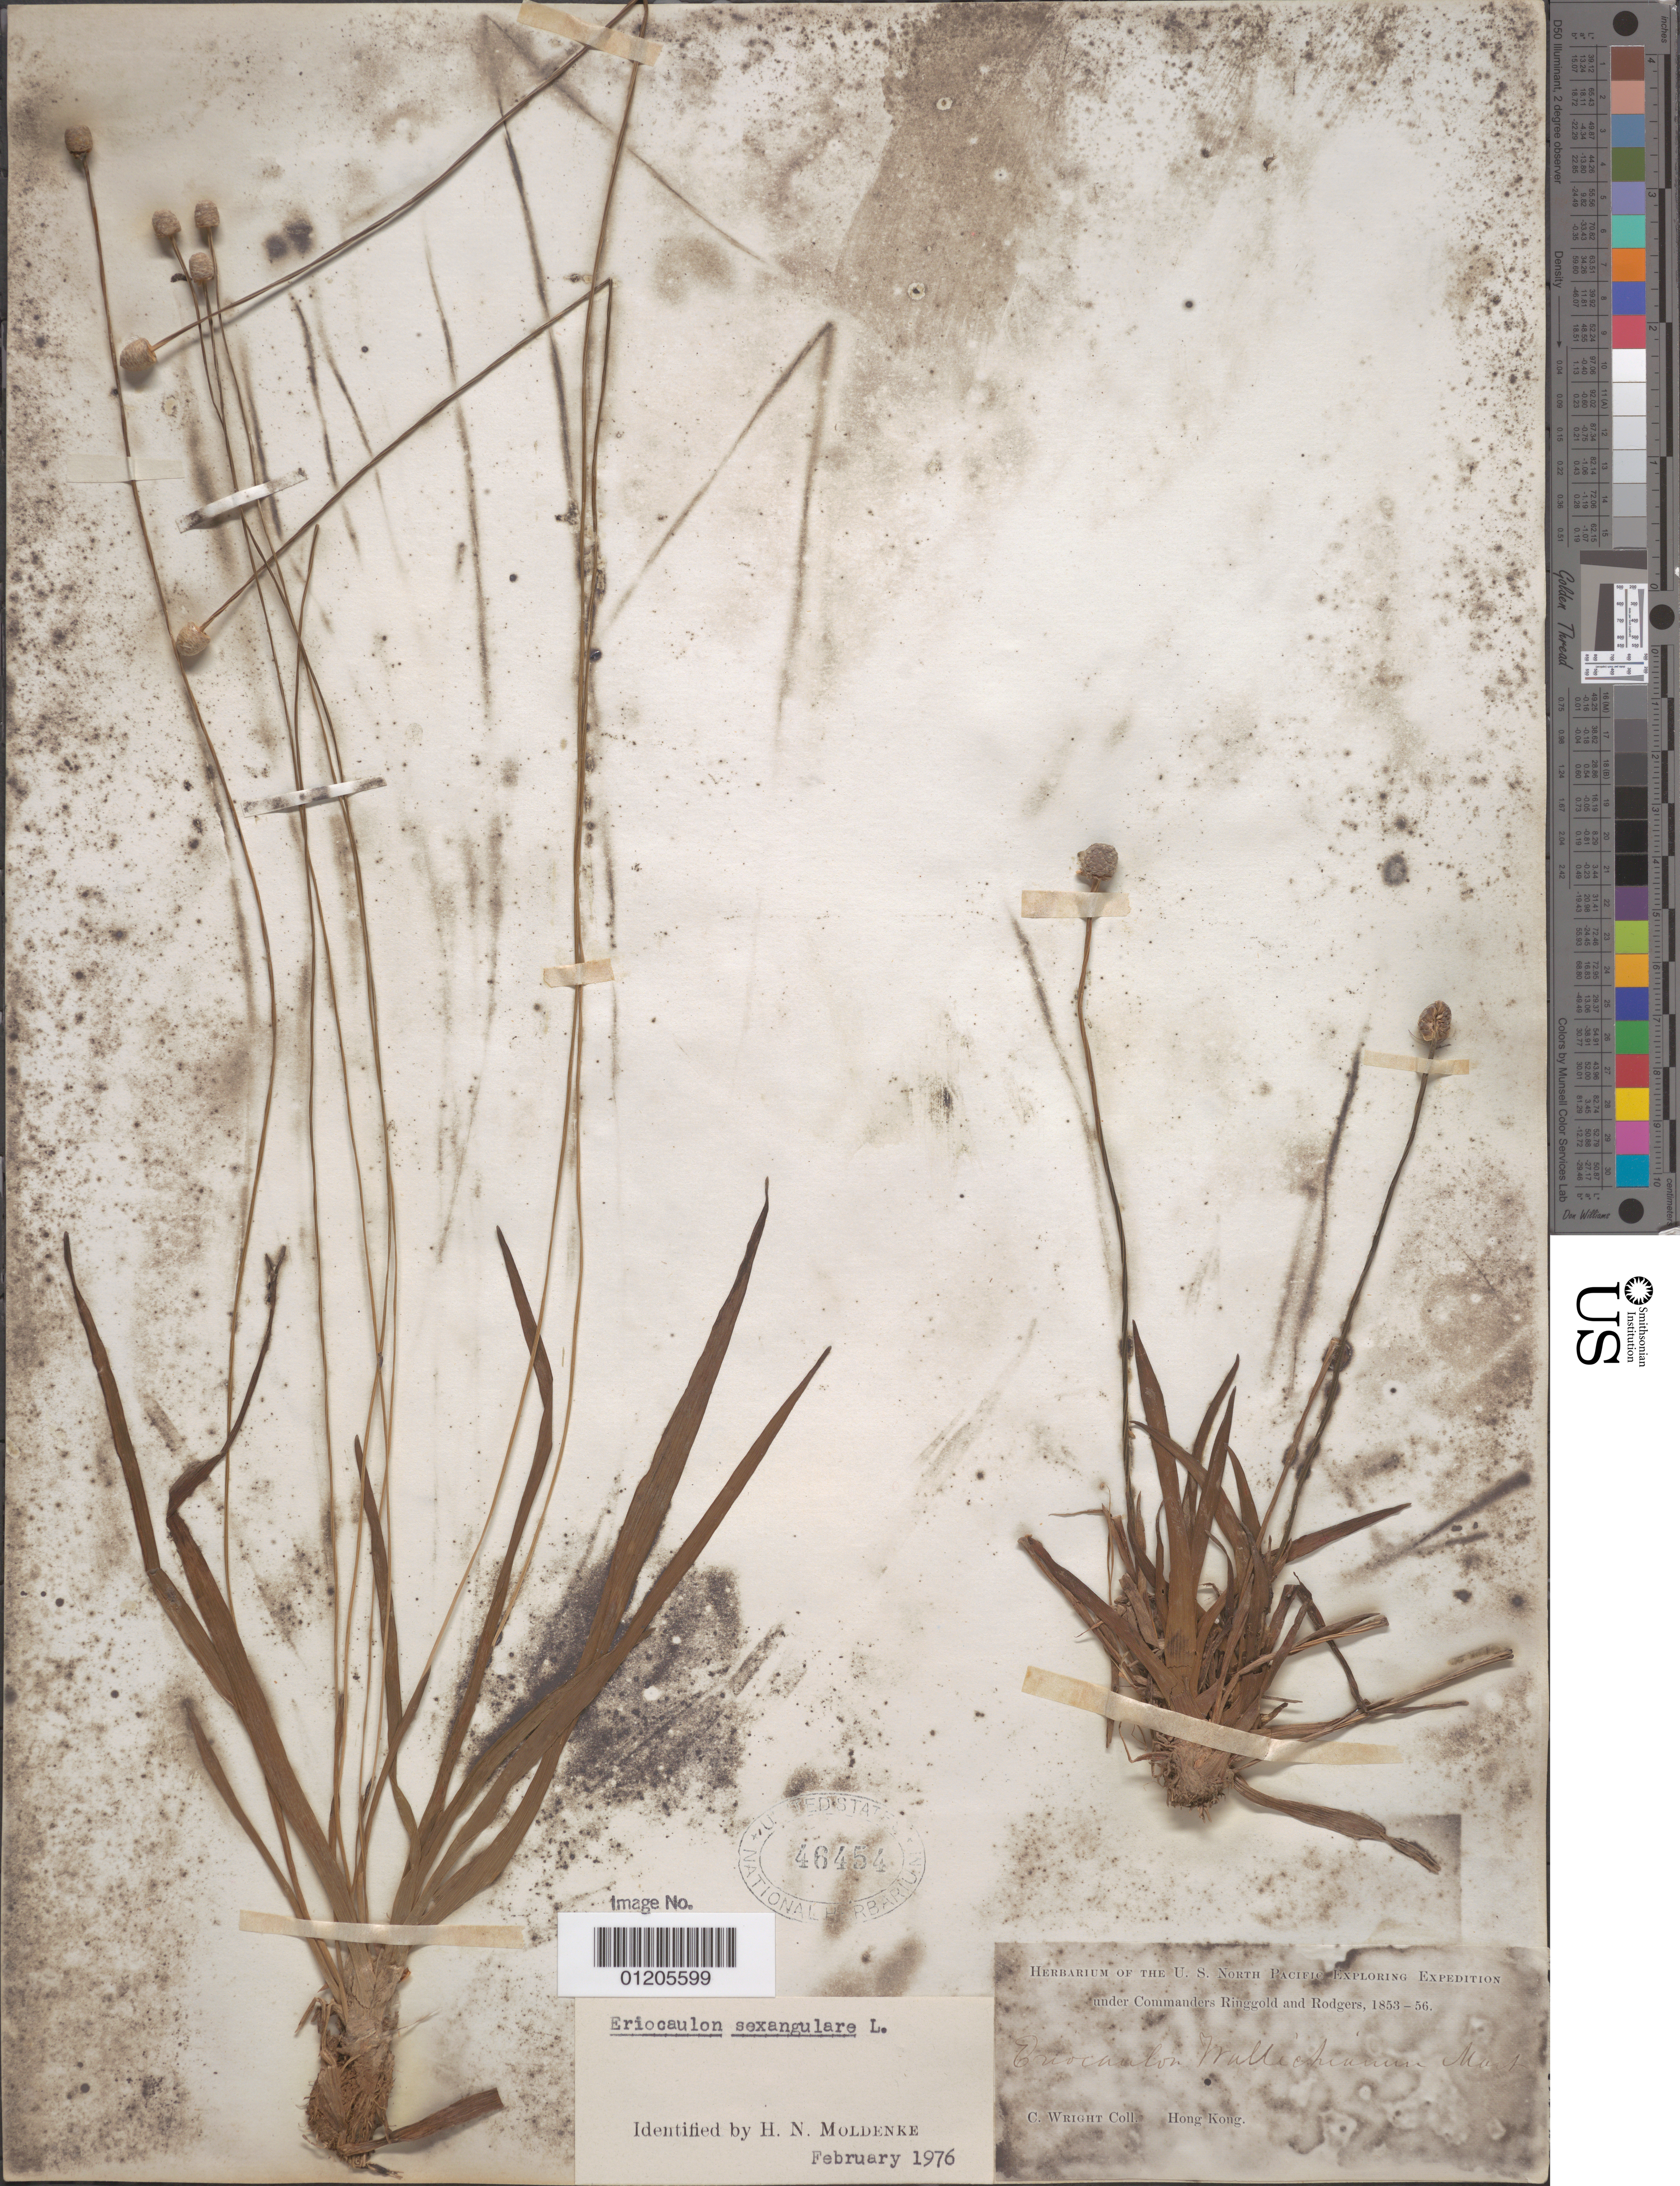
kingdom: Plantae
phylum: Tracheophyta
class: Liliopsida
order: Poales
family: Eriocaulaceae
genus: Eriocaulon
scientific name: Eriocaulon sexangulare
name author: L.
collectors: C. Wright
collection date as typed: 1853 to -- -- 1856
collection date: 1853/1856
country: China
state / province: Hong Kong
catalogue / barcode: US 46454